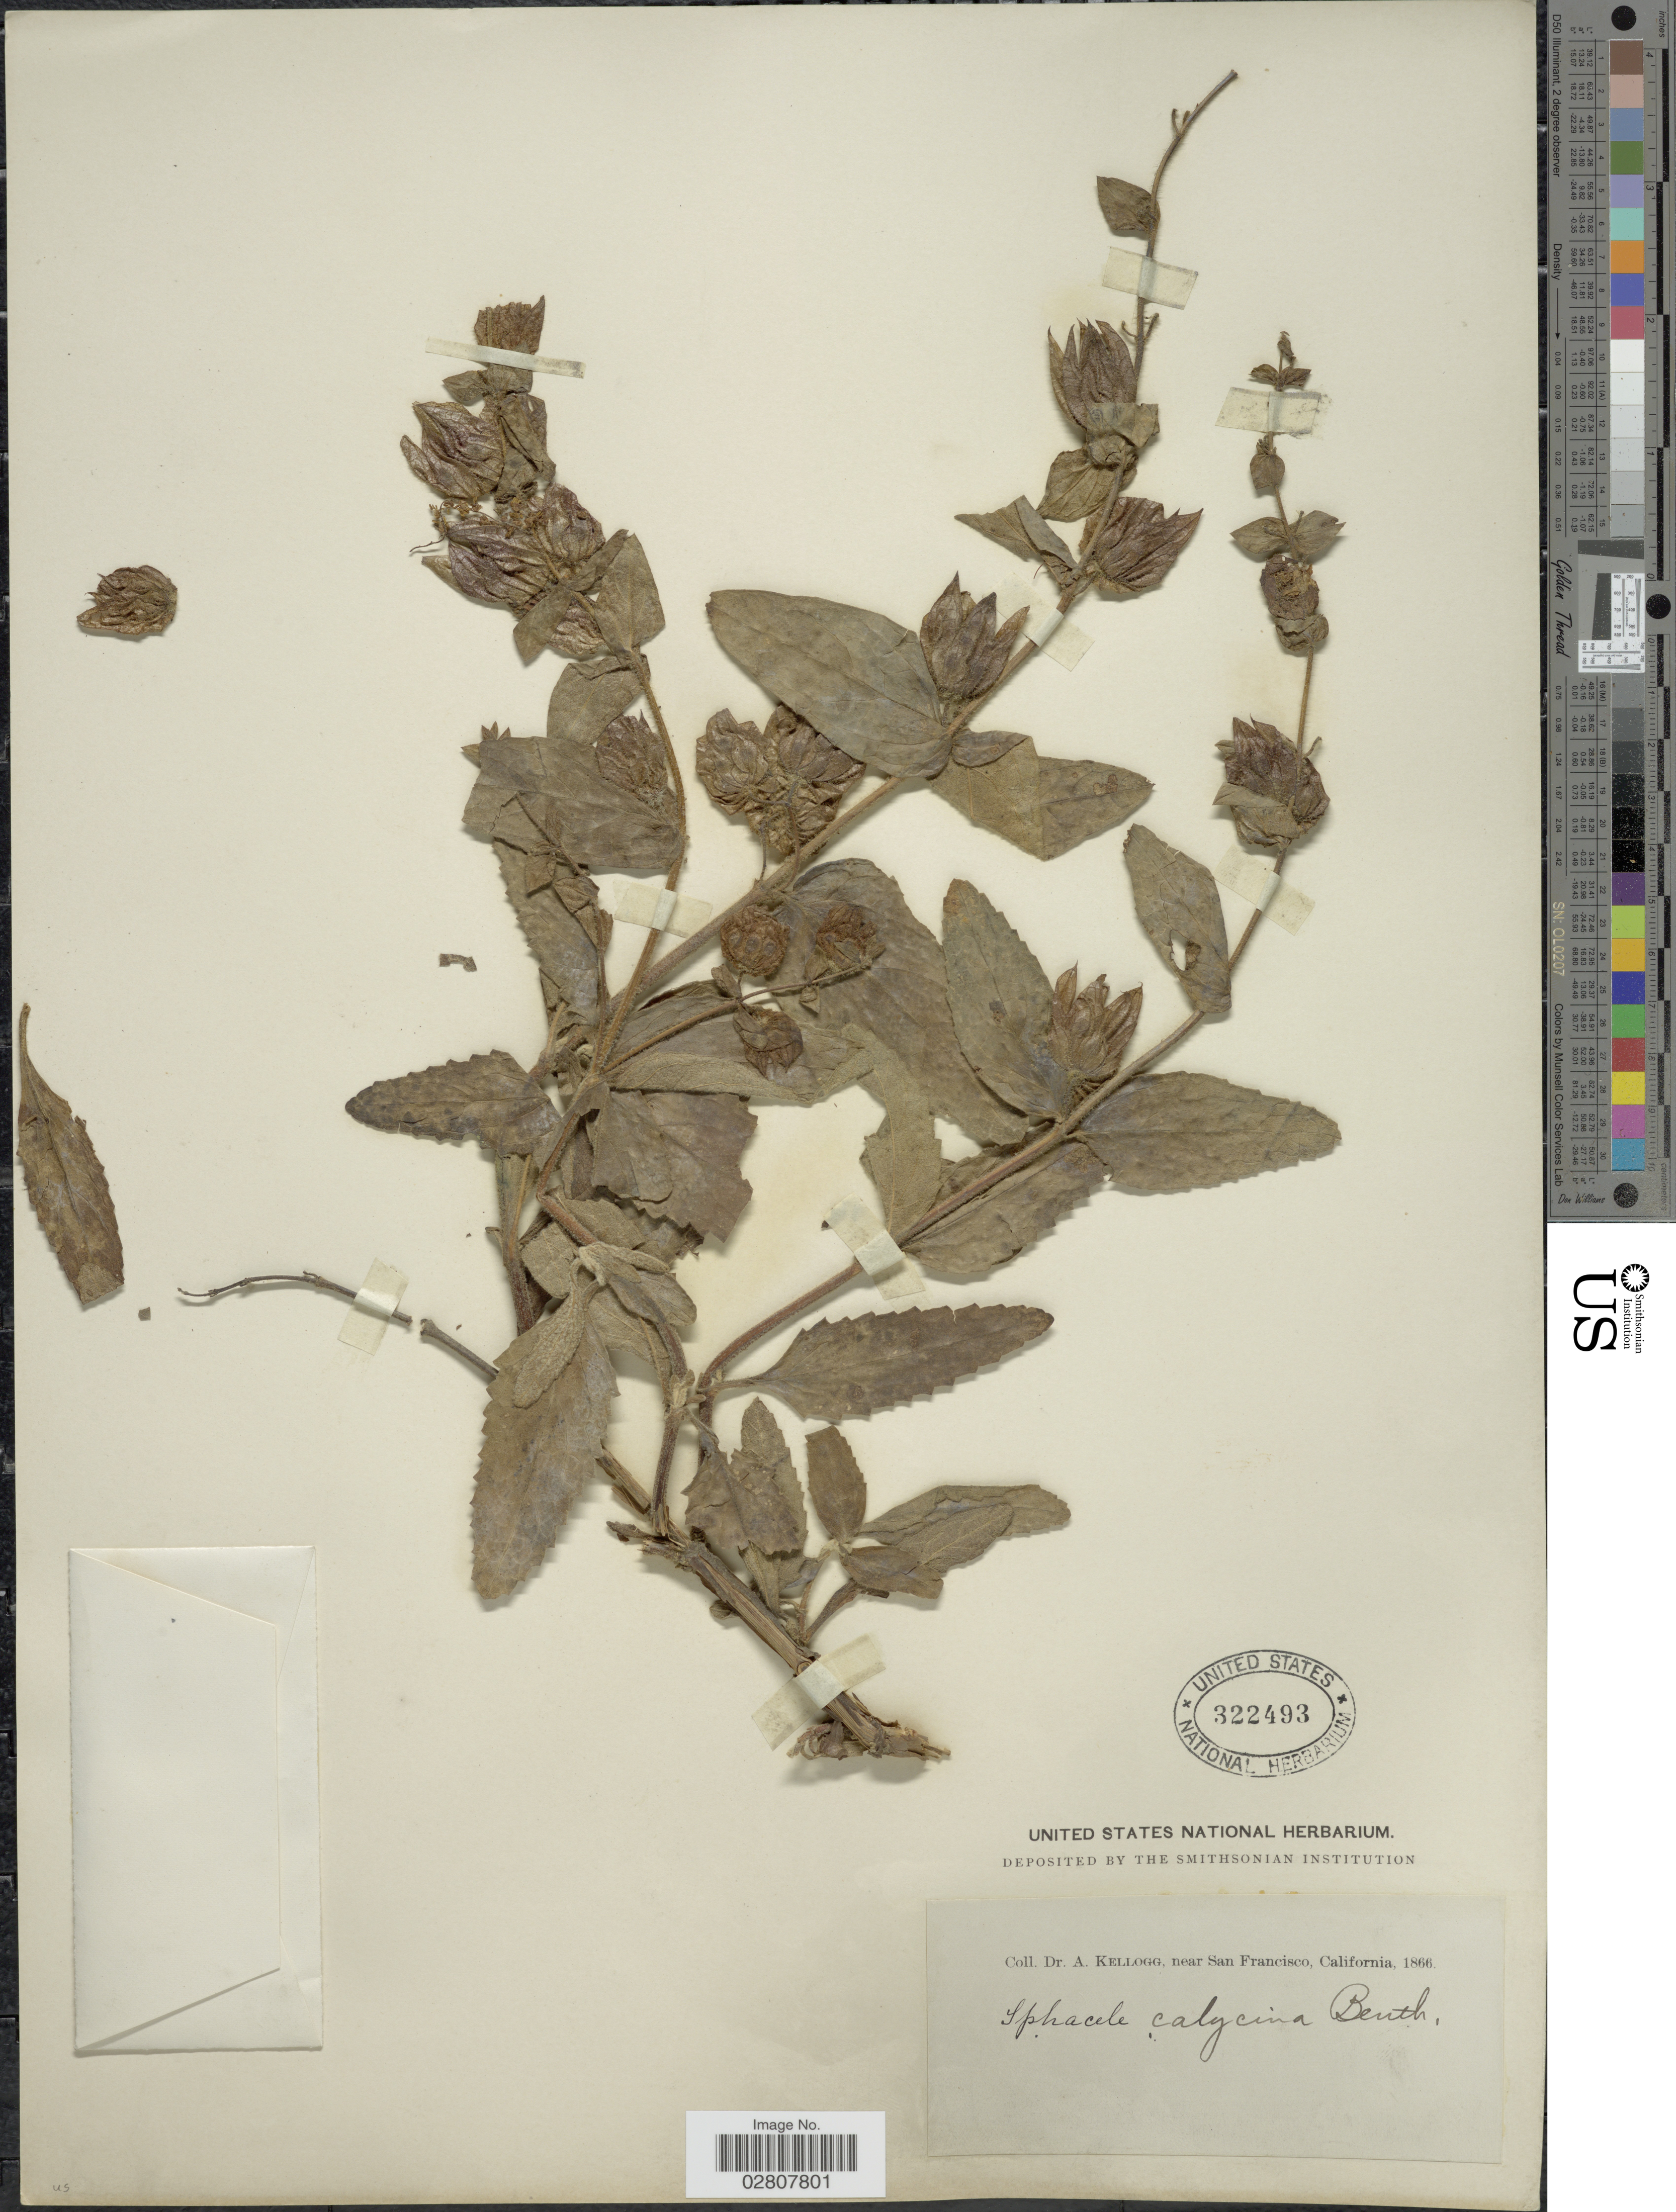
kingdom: Plantae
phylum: Tracheophyta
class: Magnoliopsida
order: Lamiales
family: Lamiaceae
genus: Lepechinia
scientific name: Lepechinia calycina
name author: (Benth.) Epling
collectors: A. Kellogg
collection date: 1866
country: United States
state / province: California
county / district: San Francisco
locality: Near San Francisco.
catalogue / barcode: US 322493